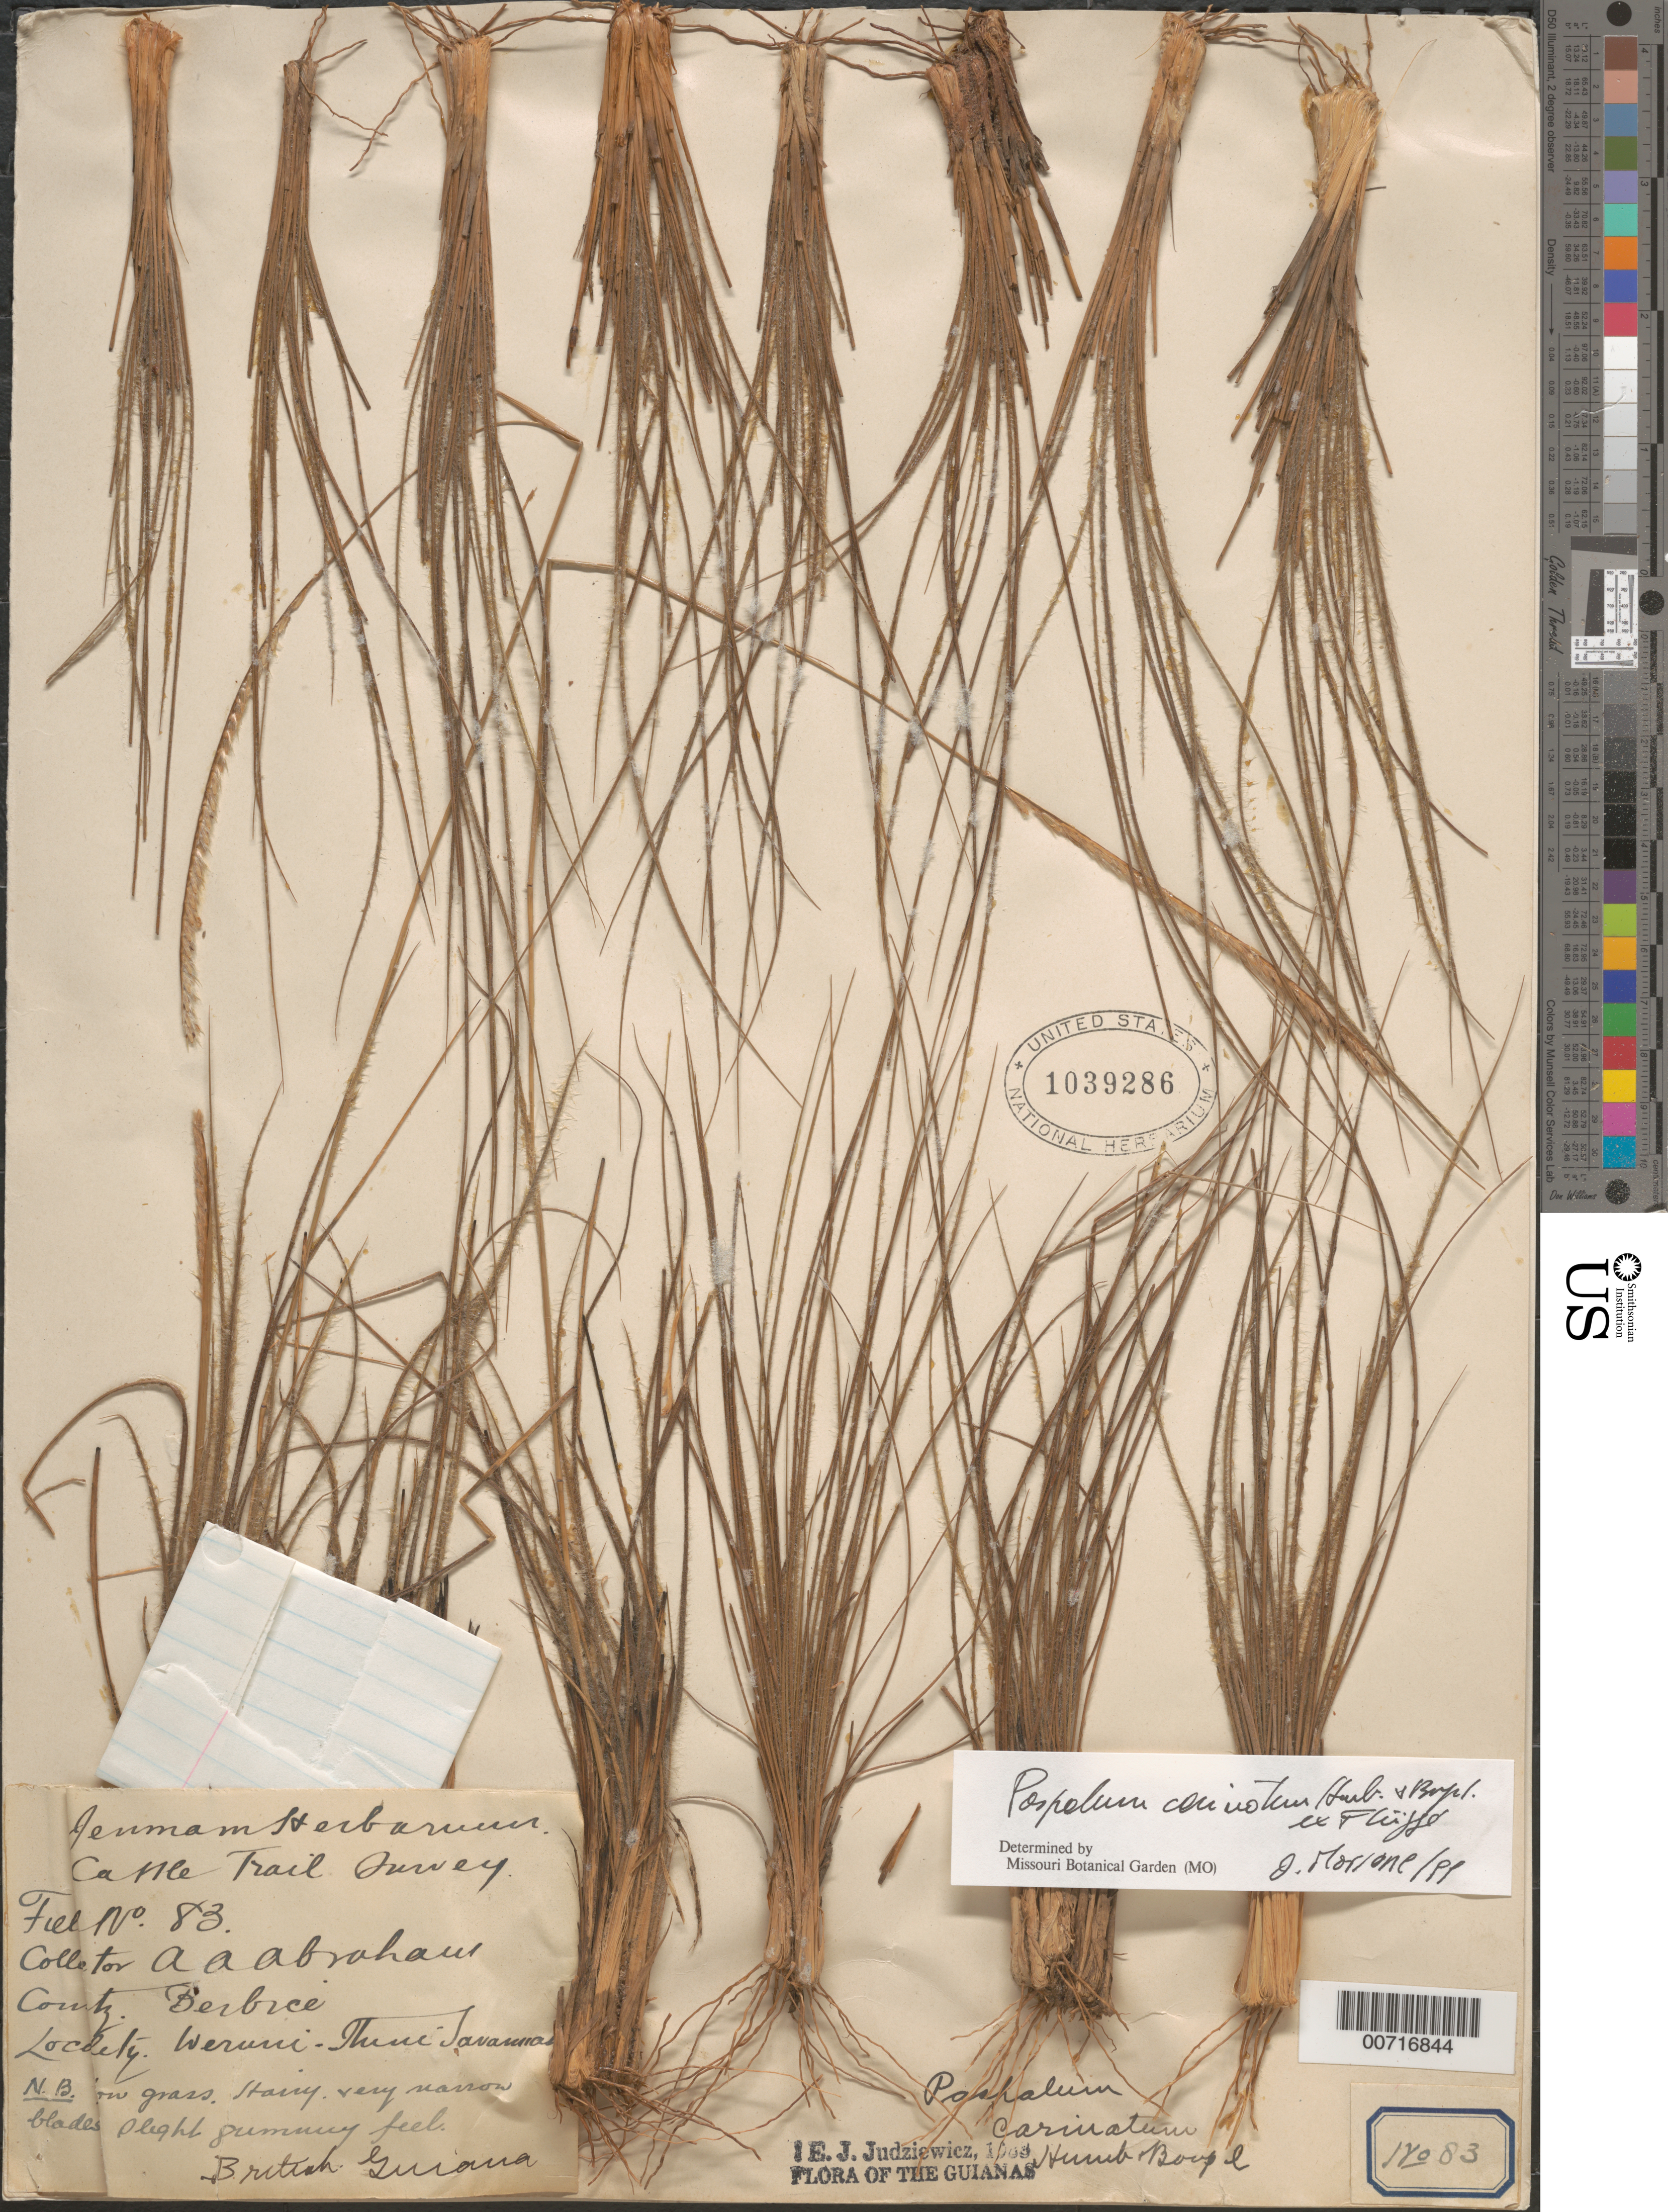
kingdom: Plantae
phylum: Tracheophyta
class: Liliopsida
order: Poales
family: Poaceae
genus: Paspalum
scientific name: Paspalum carinatum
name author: Humb. & Bonpl. ex Flüggé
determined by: Morrone, O. N., (SI), Instituto de Botánica Darwinion (Argentina)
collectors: A. A. Abraham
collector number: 83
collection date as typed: s.d.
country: Guyana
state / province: U. Demerara-Berbice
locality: Berbice; Cattle trail, Waruni-Ituni Savannas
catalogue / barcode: US 1039286